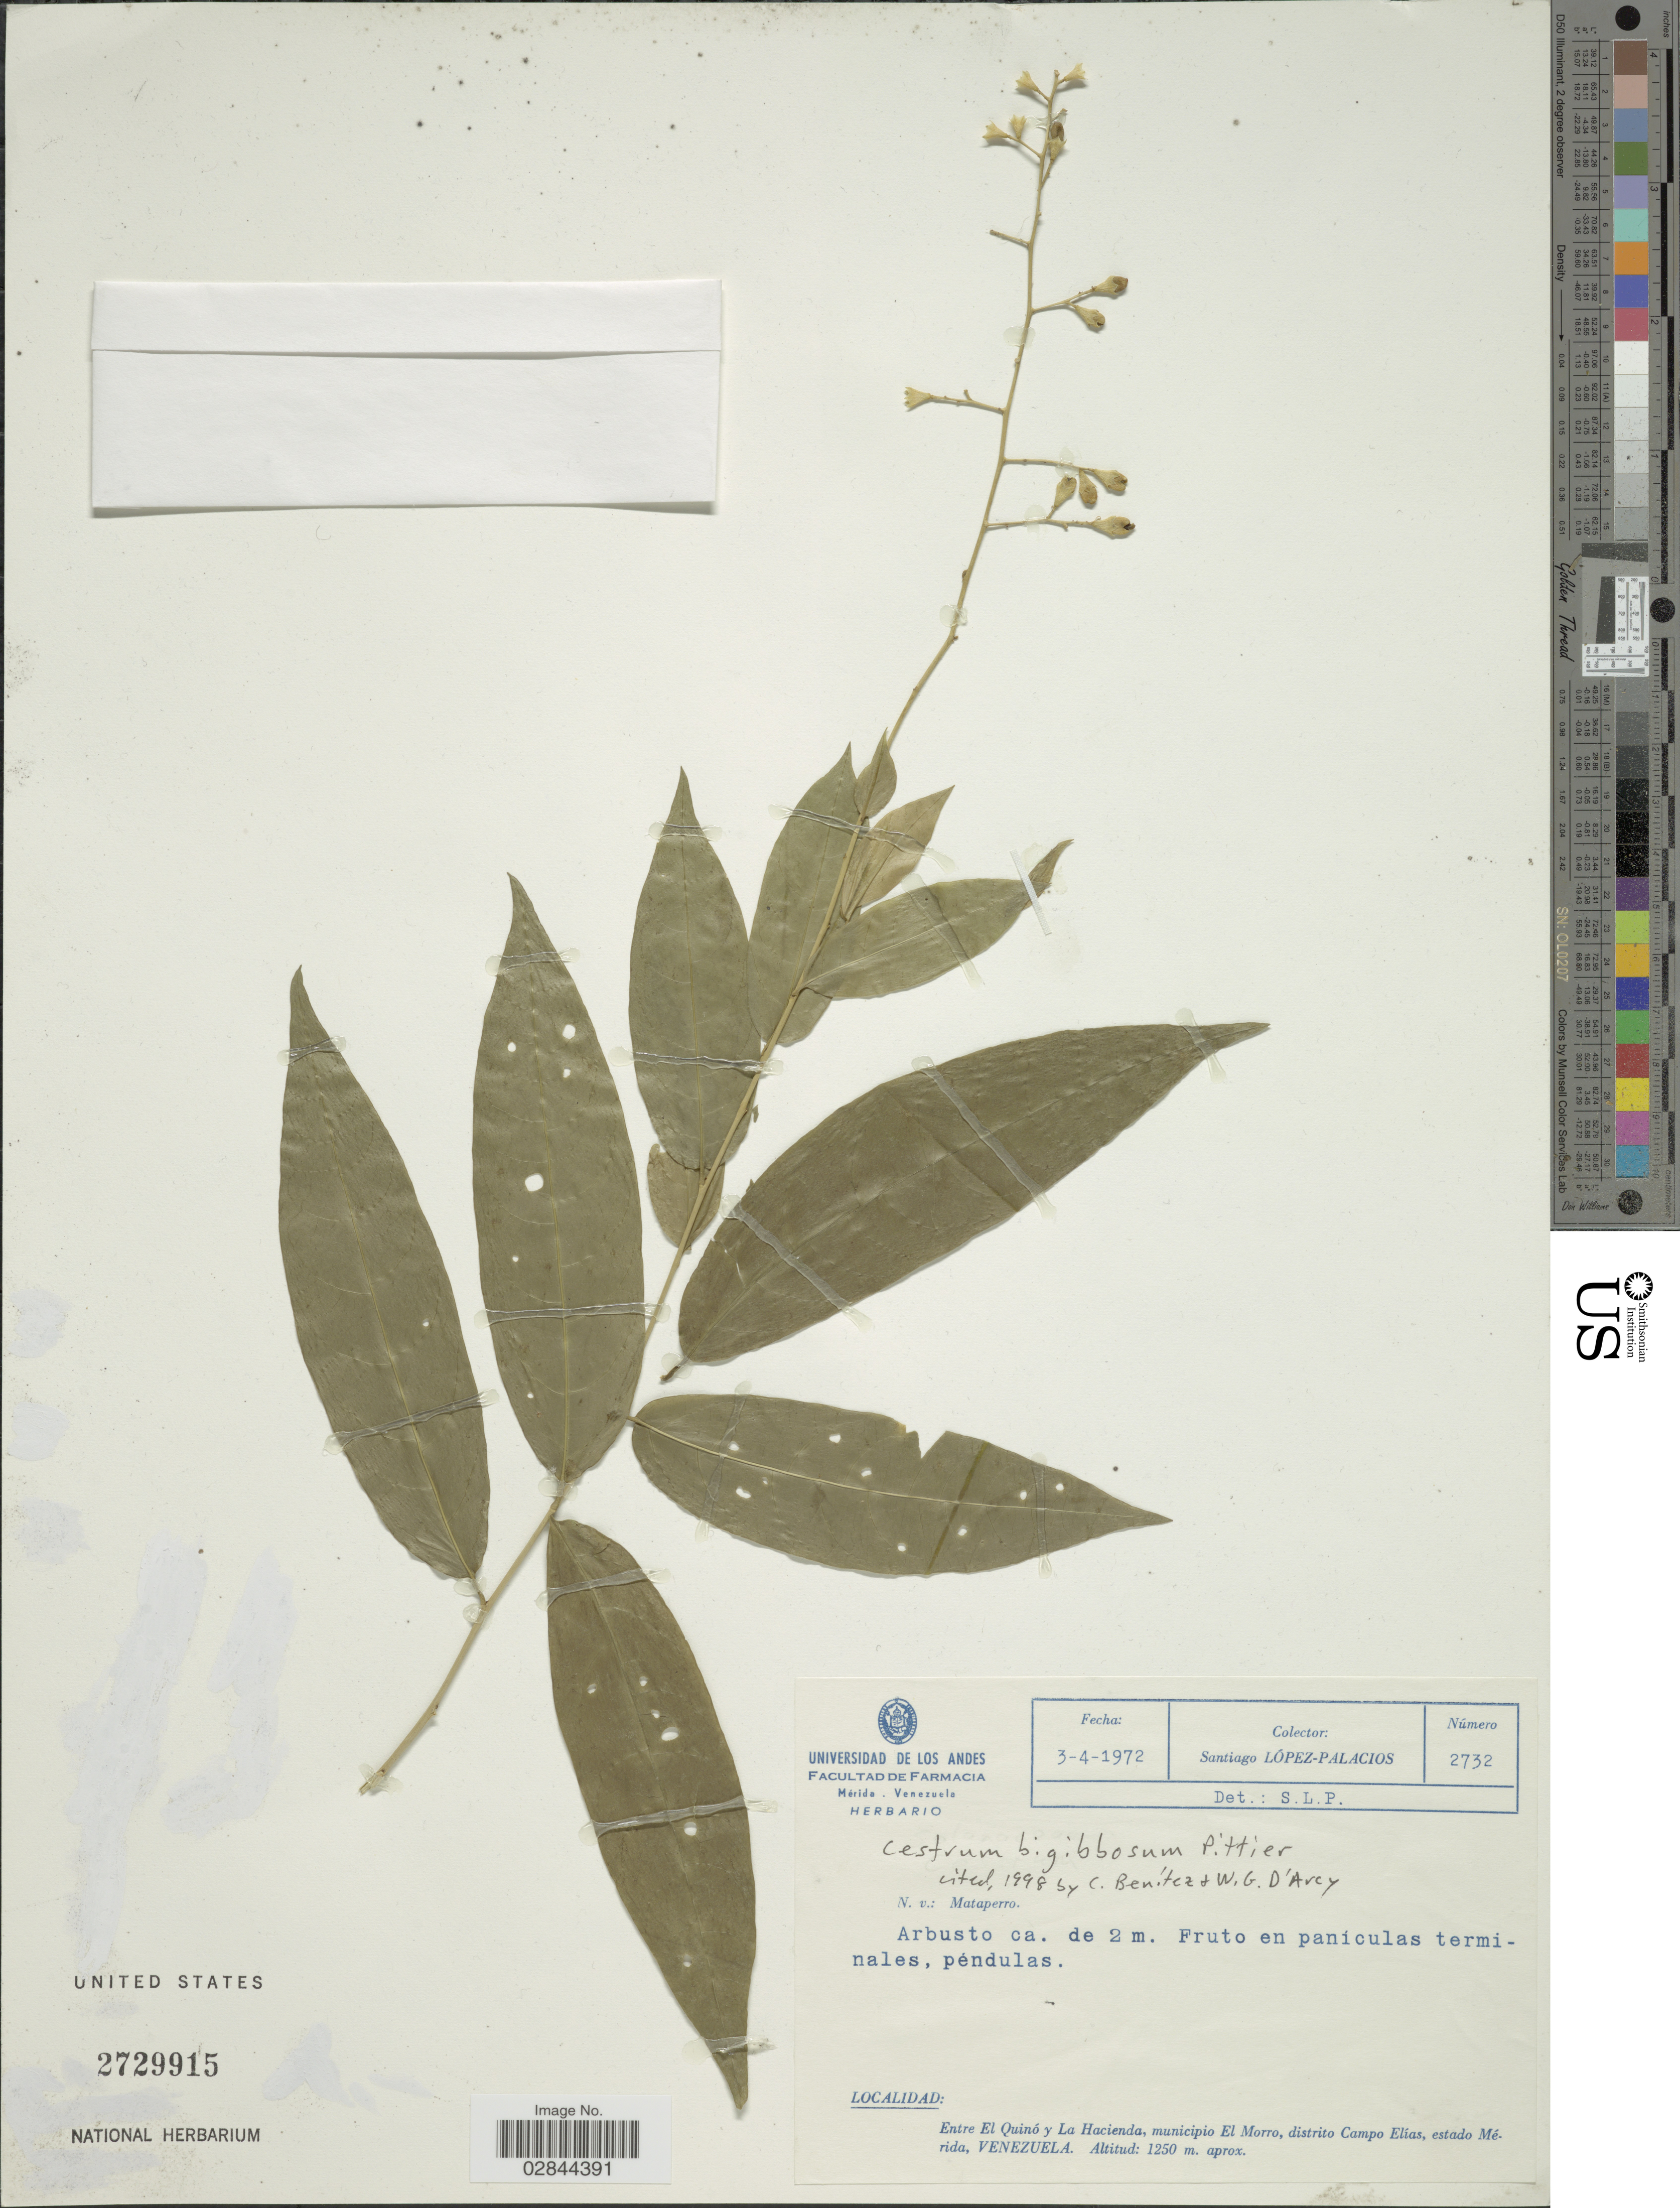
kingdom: Plantae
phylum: Tracheophyta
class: Magnoliopsida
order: Solanales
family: Solanaceae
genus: Cestrum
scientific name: Cestrum bigibbosum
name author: Pittier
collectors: S. López-Palacios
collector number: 2732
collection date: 1972-04-03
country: Venezuela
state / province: Mérida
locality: Entre El Quinó y La Hacienda, municipio El Morro, distrito Campo Elías.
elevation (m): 1250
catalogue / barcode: US 2729915